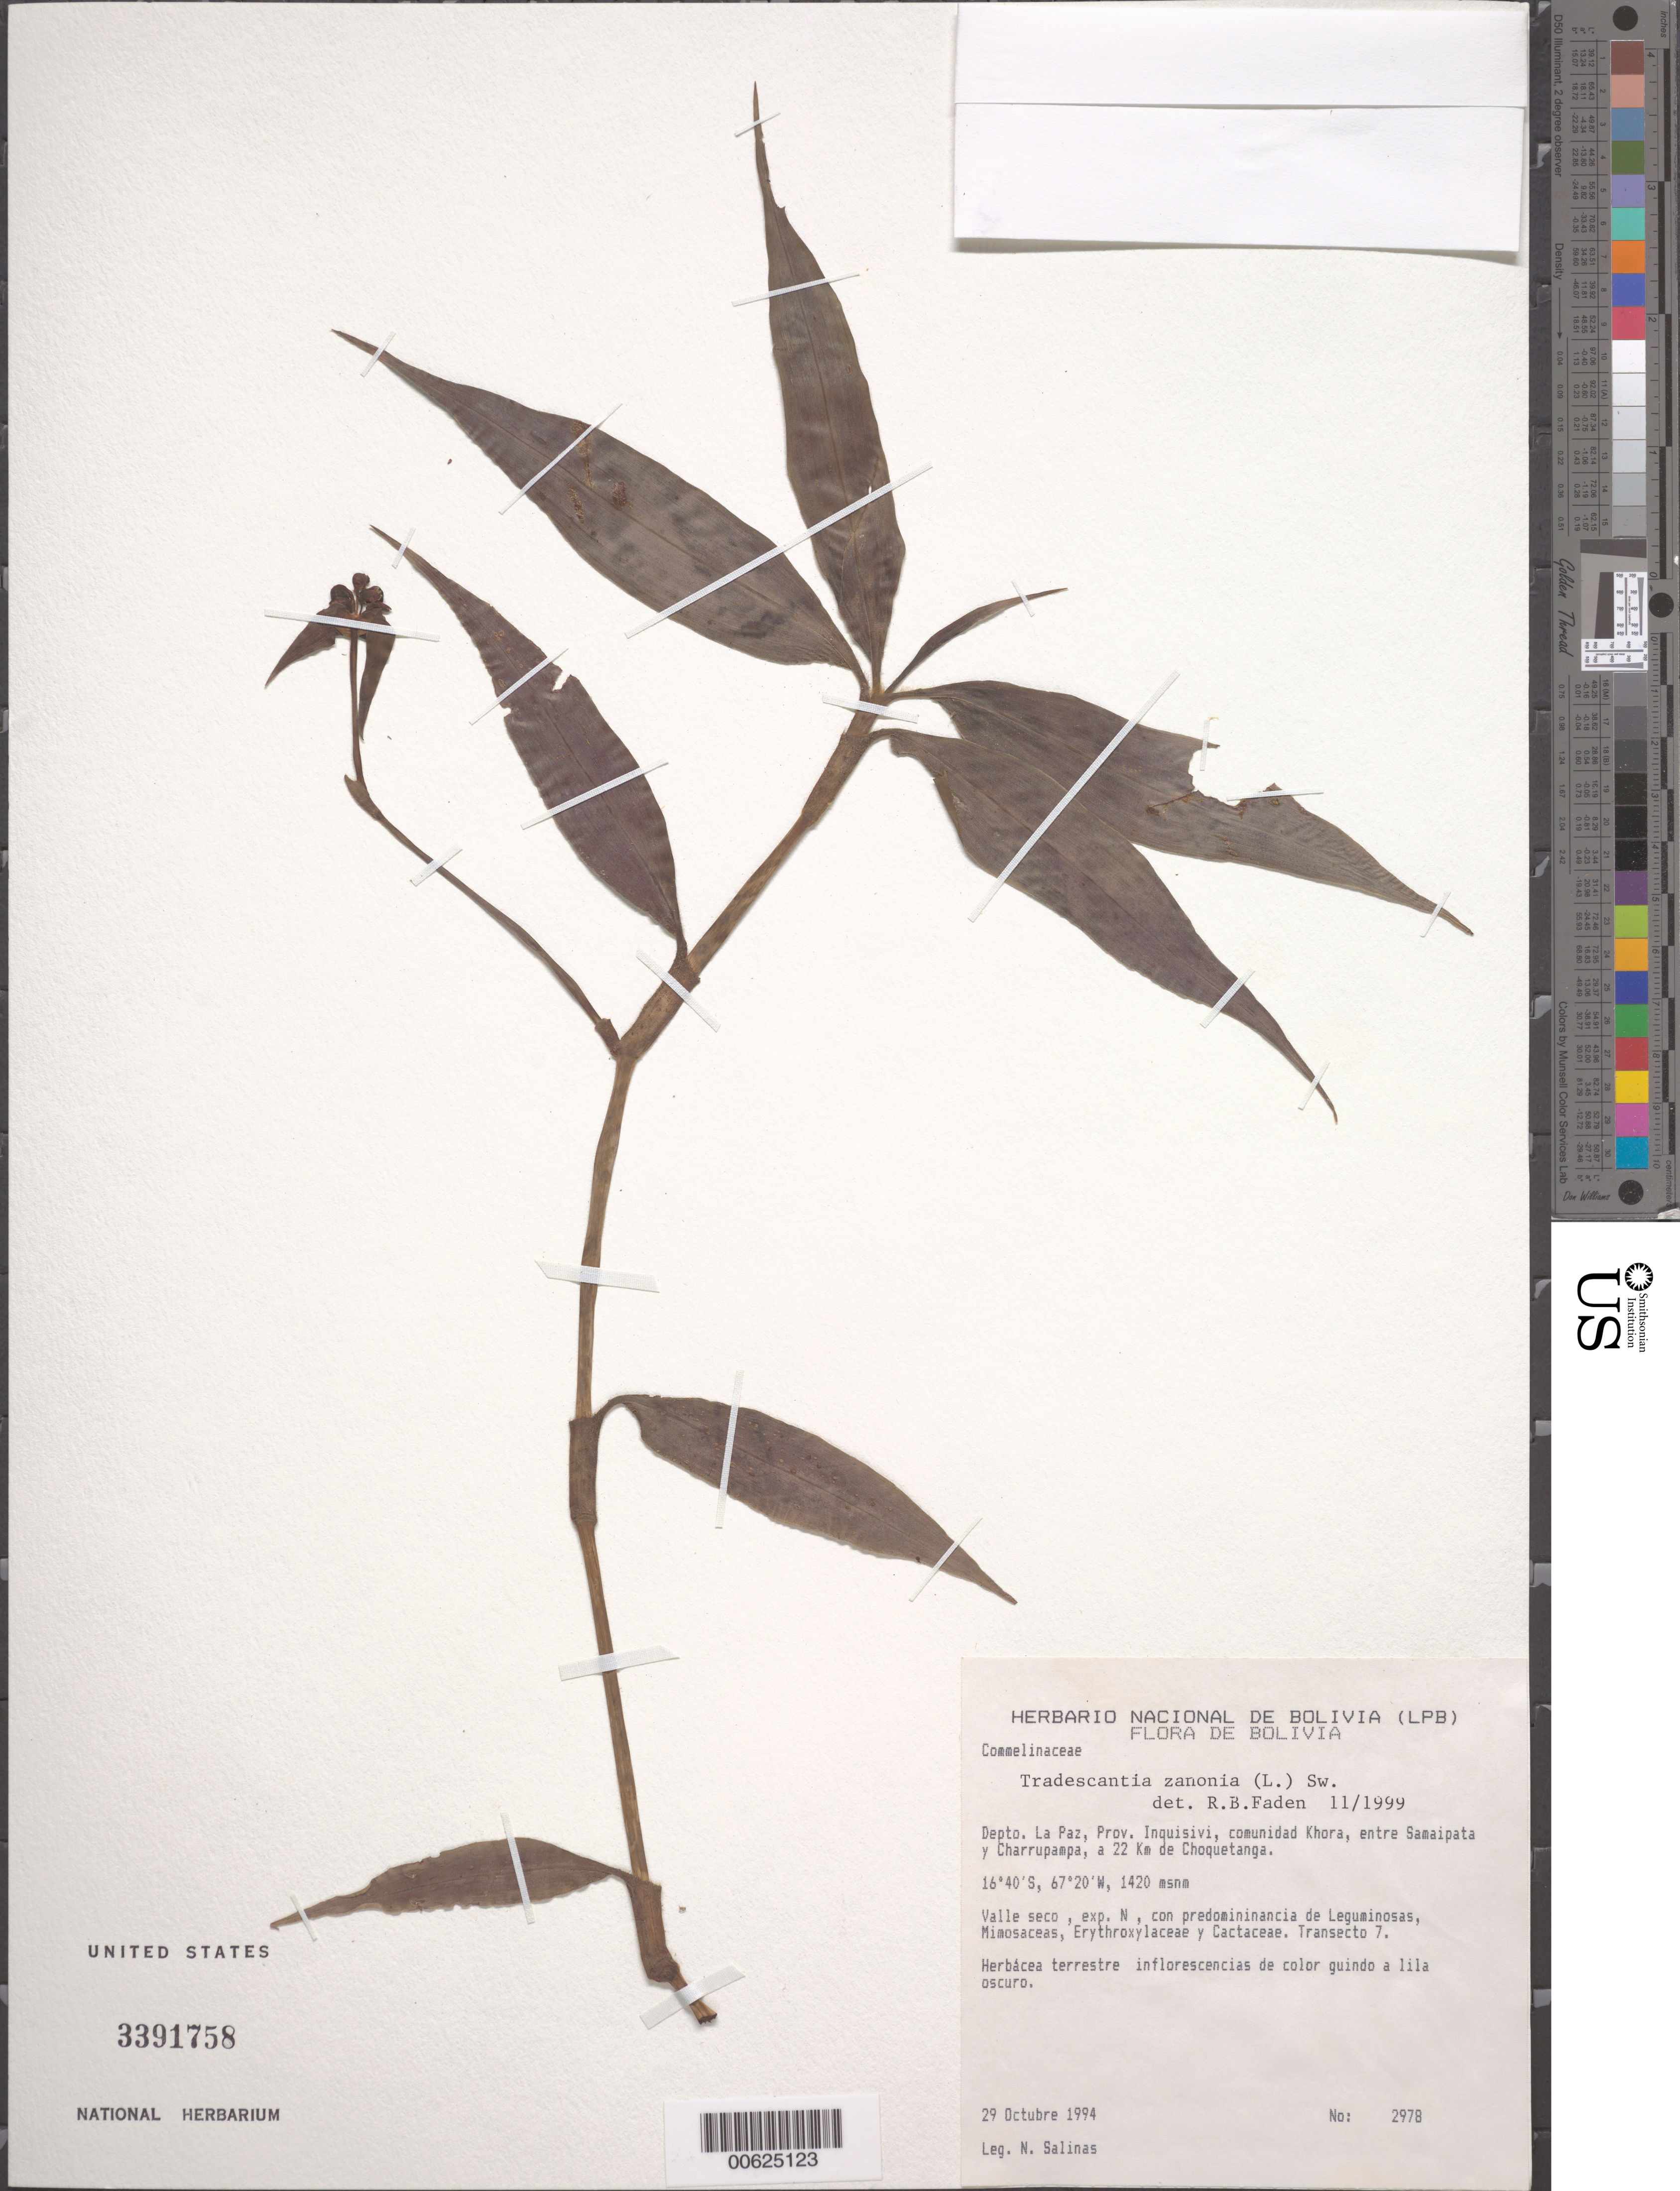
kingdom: Plantae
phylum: Tracheophyta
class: Liliopsida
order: Commelinales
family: Commelinaceae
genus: Tradescantia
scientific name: Tradescantia zanonia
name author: (L.) Sw.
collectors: N. Salinas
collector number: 2978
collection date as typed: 27 Oct 1994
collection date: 1994-10-27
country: Bolivia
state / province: La Paz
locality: Inquisivi, Khora, between Samaipata and Charrupampa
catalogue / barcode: US 3391758